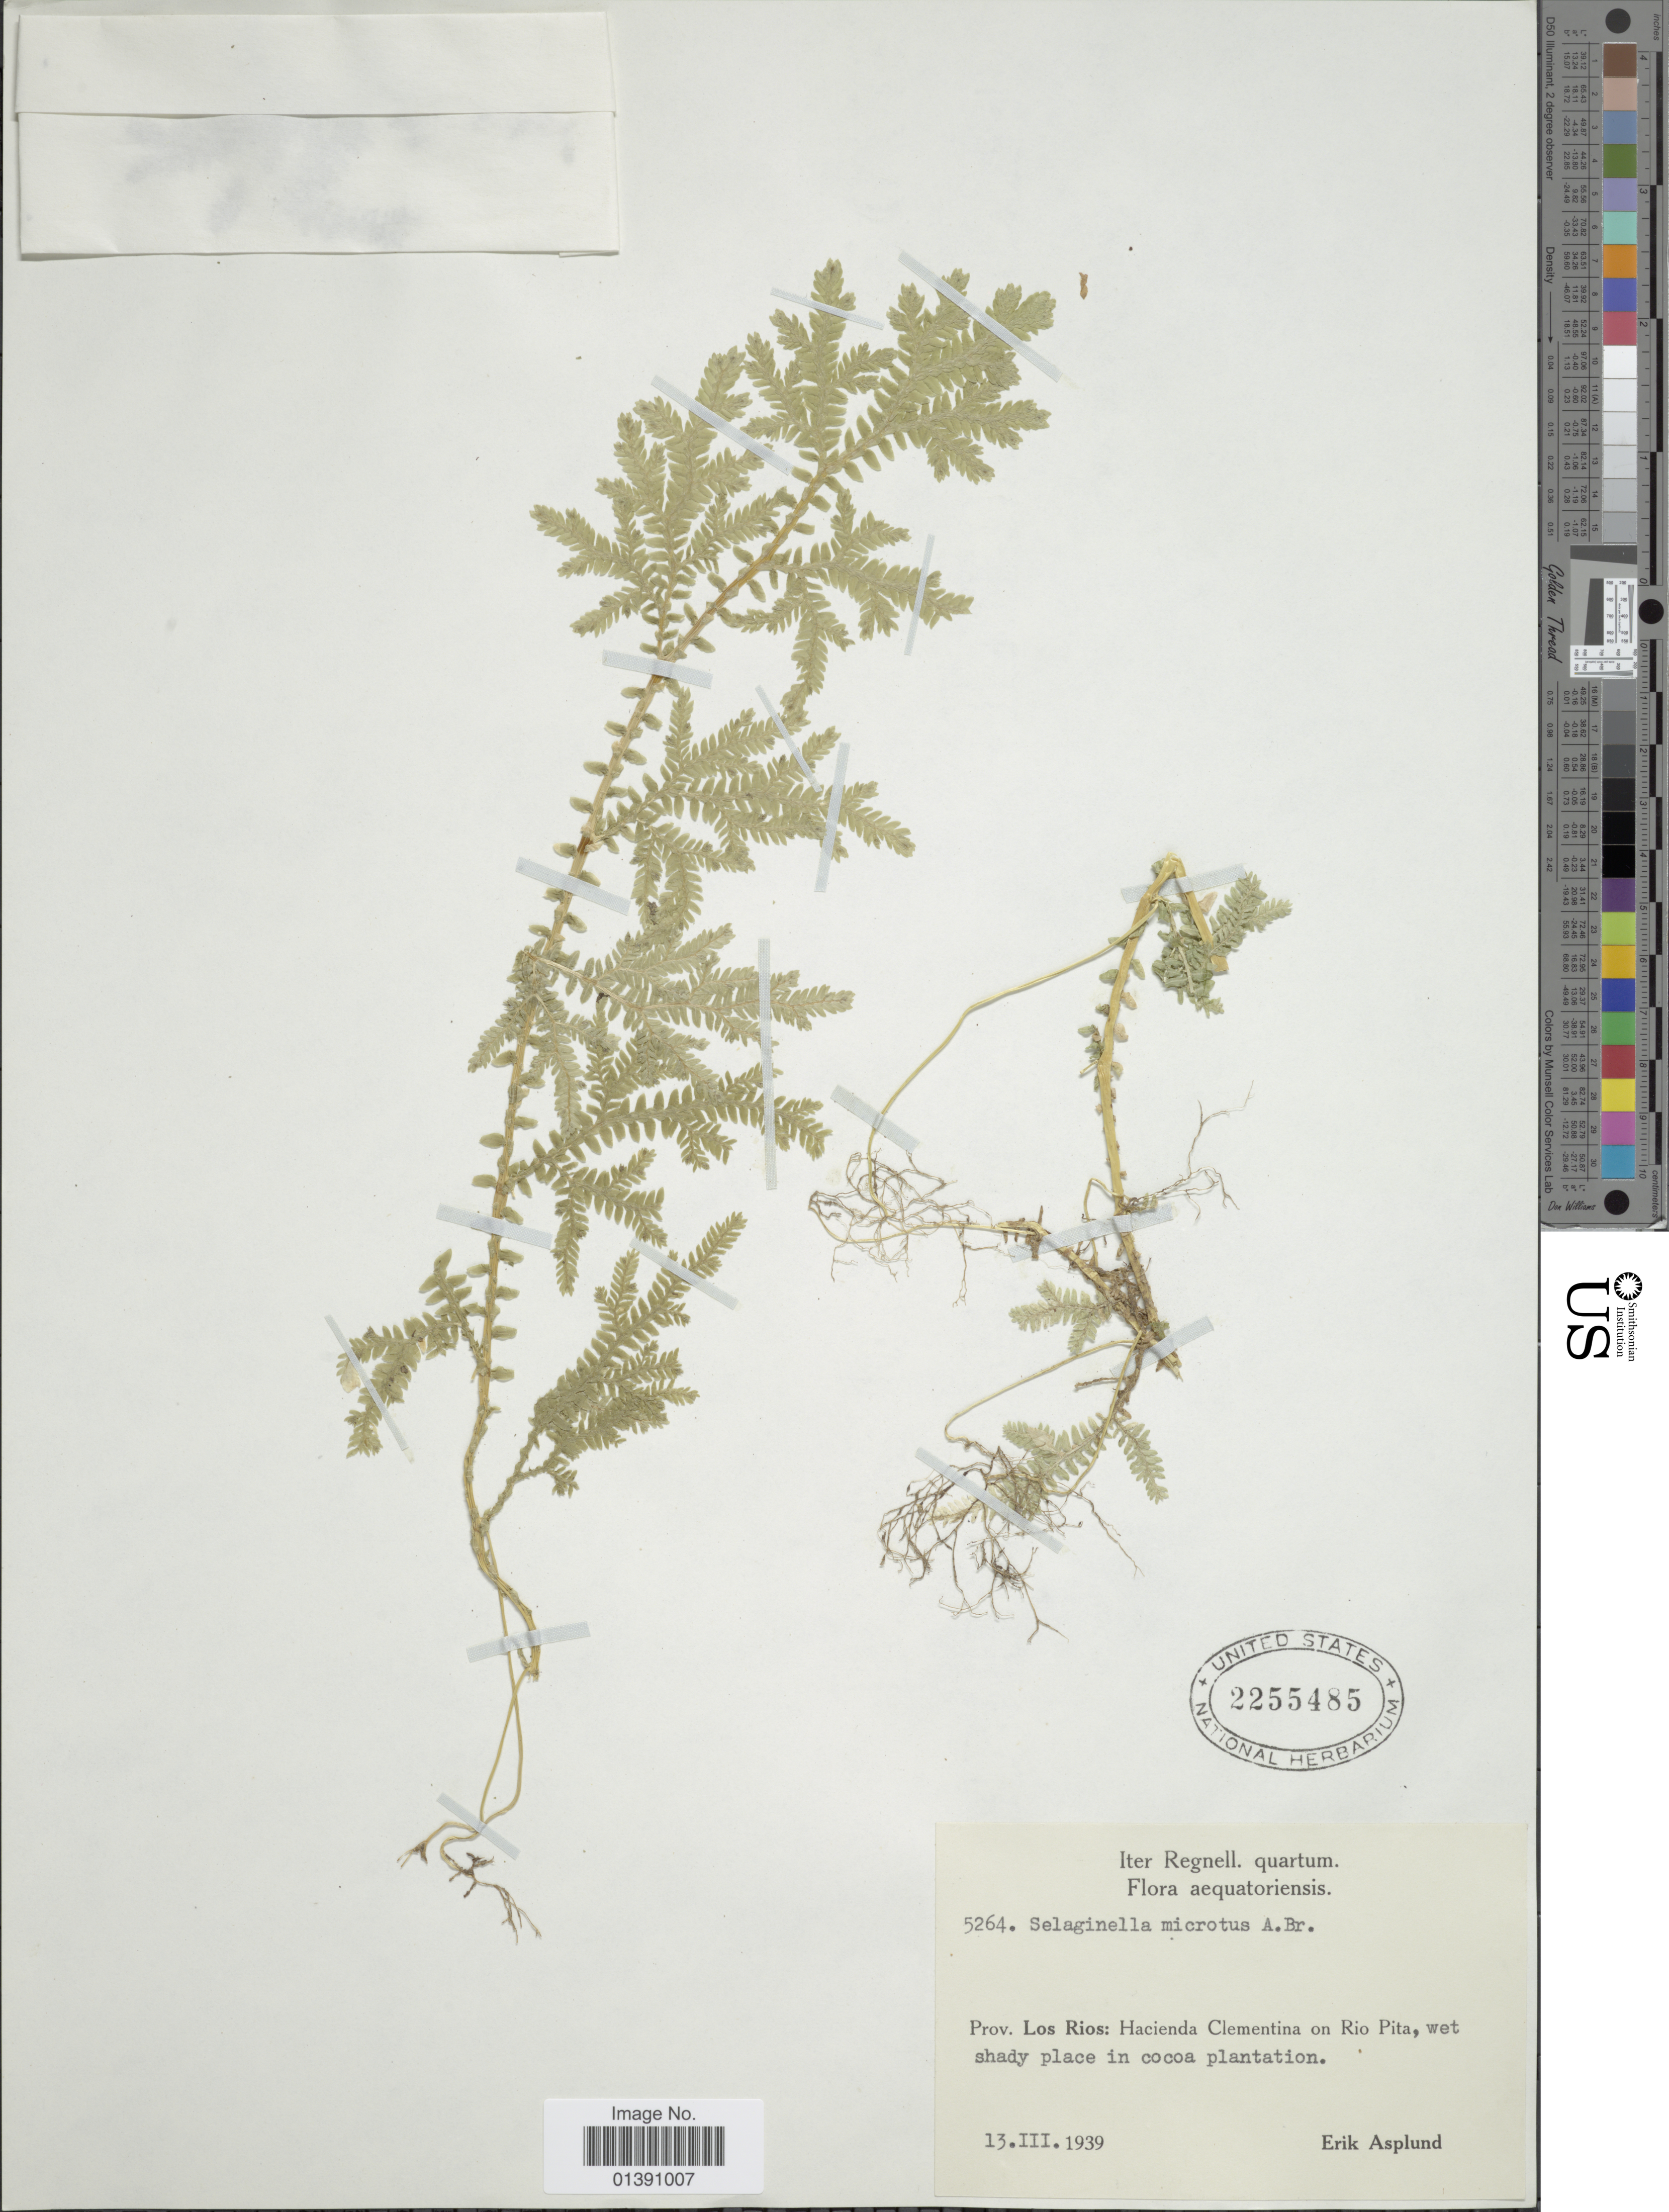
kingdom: Plantae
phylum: Tracheophyta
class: Lycopodiopsida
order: Selaginellales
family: Selaginellaceae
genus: Selaginella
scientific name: Selaginella horizontalis var. microtus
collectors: E. Asplund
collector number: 5264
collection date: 1939-03-13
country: Ecuador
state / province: Los Ríos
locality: Hacienda Clementina on Rio Pita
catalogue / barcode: US 2255485